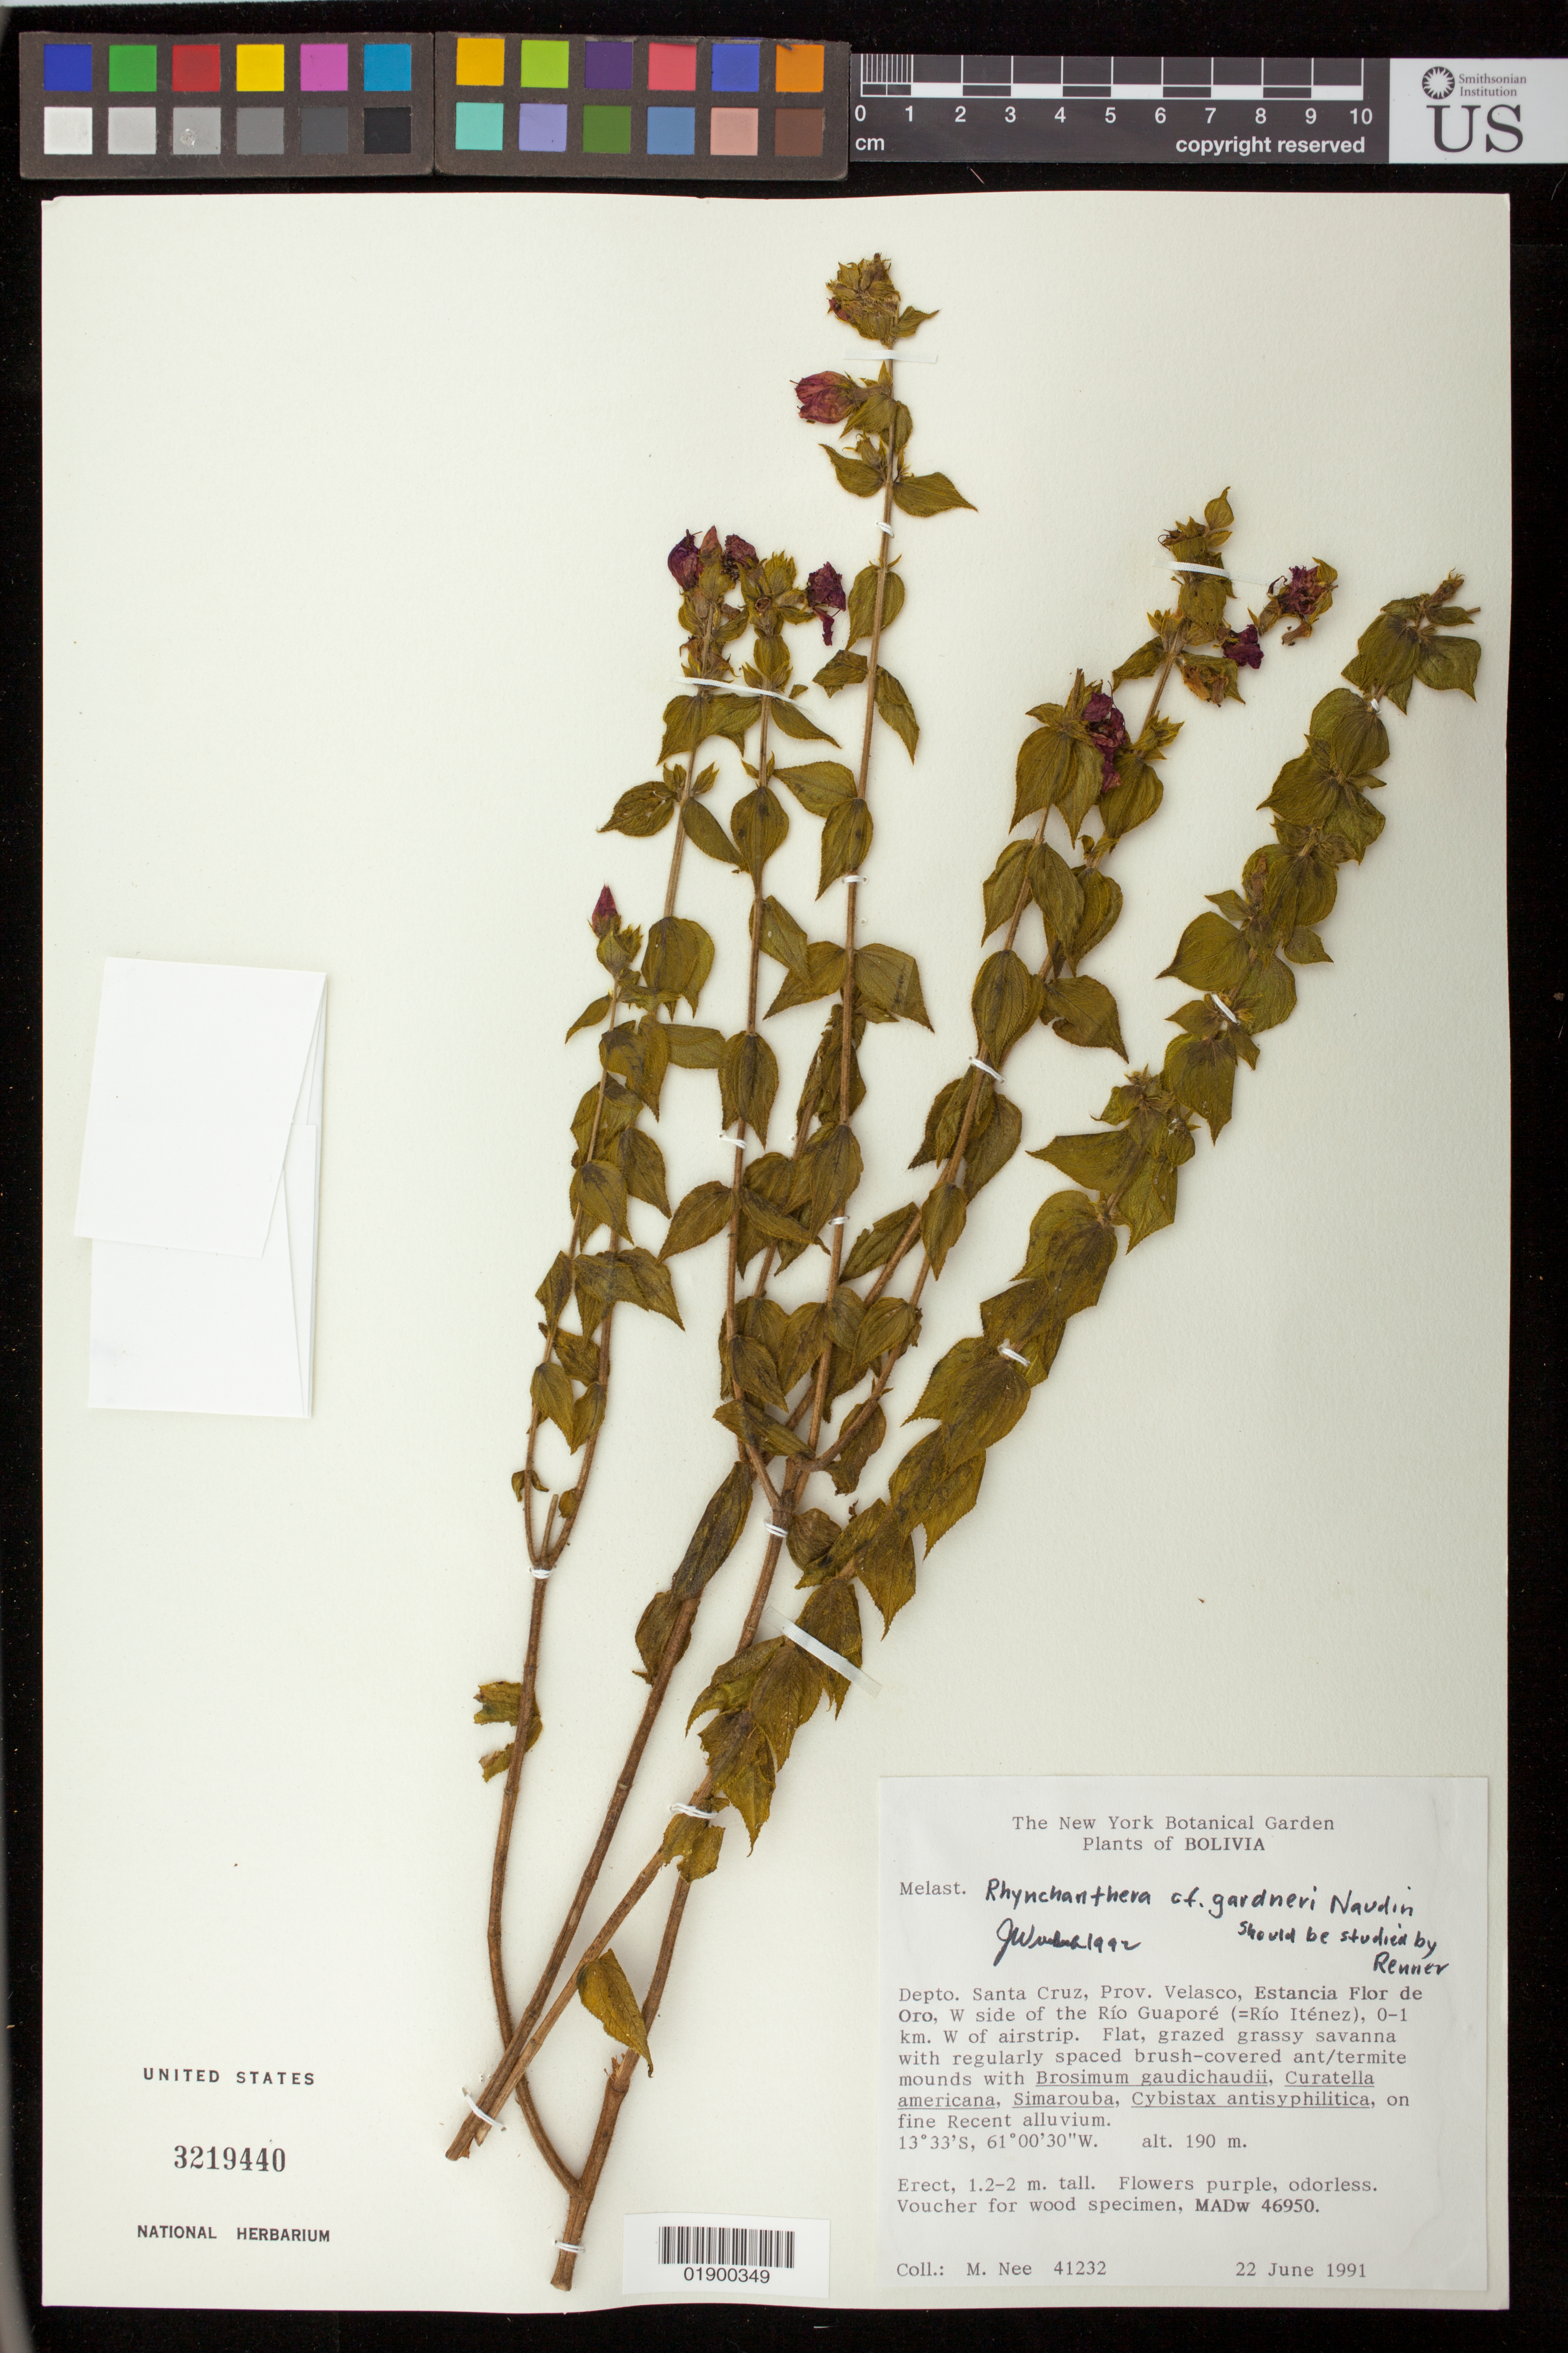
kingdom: Plantae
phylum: Tracheophyta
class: Magnoliopsida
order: Myrtales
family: Melastomataceae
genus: Rhynchanthera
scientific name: Rhynchanthera gardneri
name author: Naudin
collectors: M. Nee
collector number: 41232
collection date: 1991-06-22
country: Bolivia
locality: Depto. Santa Cruz, Prov. Velasco, Estancia Flor de Oro, W side of the Río Guaporé (=Río Iténez), 0-1km W of airstrip.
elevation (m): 190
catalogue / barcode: US 3219440